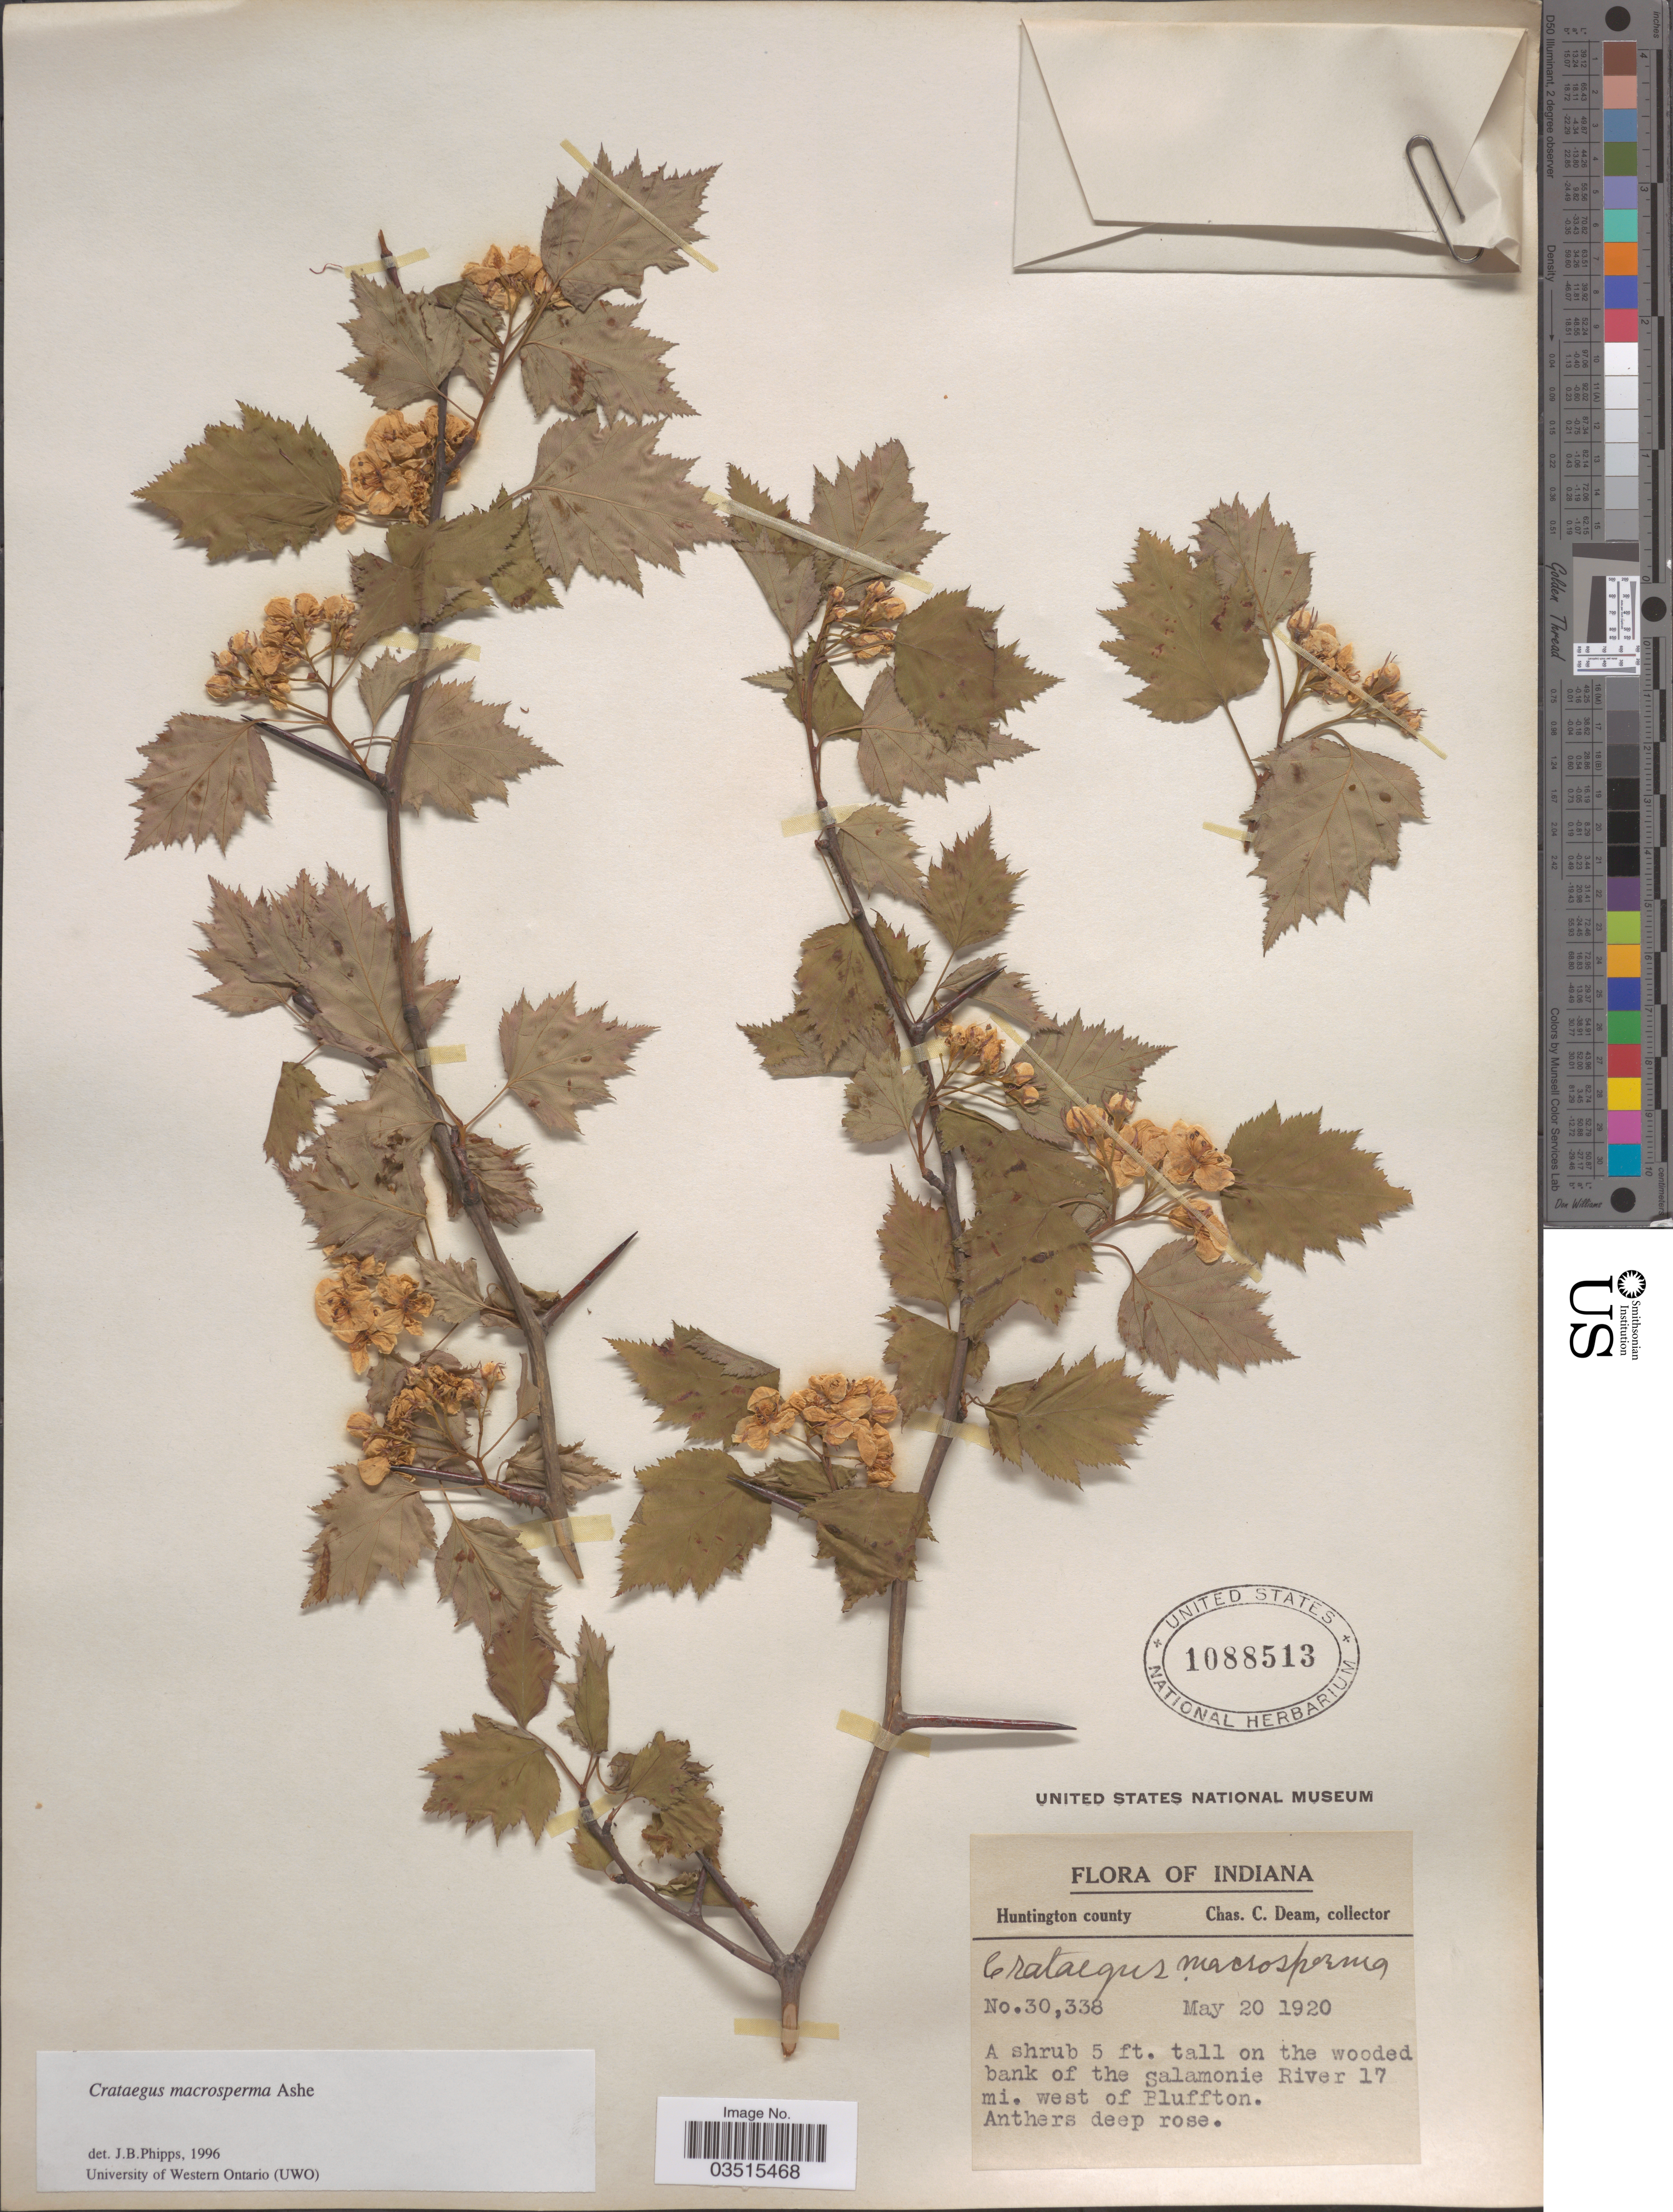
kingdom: Plantae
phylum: Tracheophyta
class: Magnoliopsida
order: Rosales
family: Rosaceae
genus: Crataegus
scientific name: Crataegus macrosperma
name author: Ashe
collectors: C. C. Deam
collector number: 30338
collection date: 1920-05-20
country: United States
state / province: Indiana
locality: Huntington county. On the wooded bank of the Salamonie River 17 mi. west of Bluffton.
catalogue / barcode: US 1088513